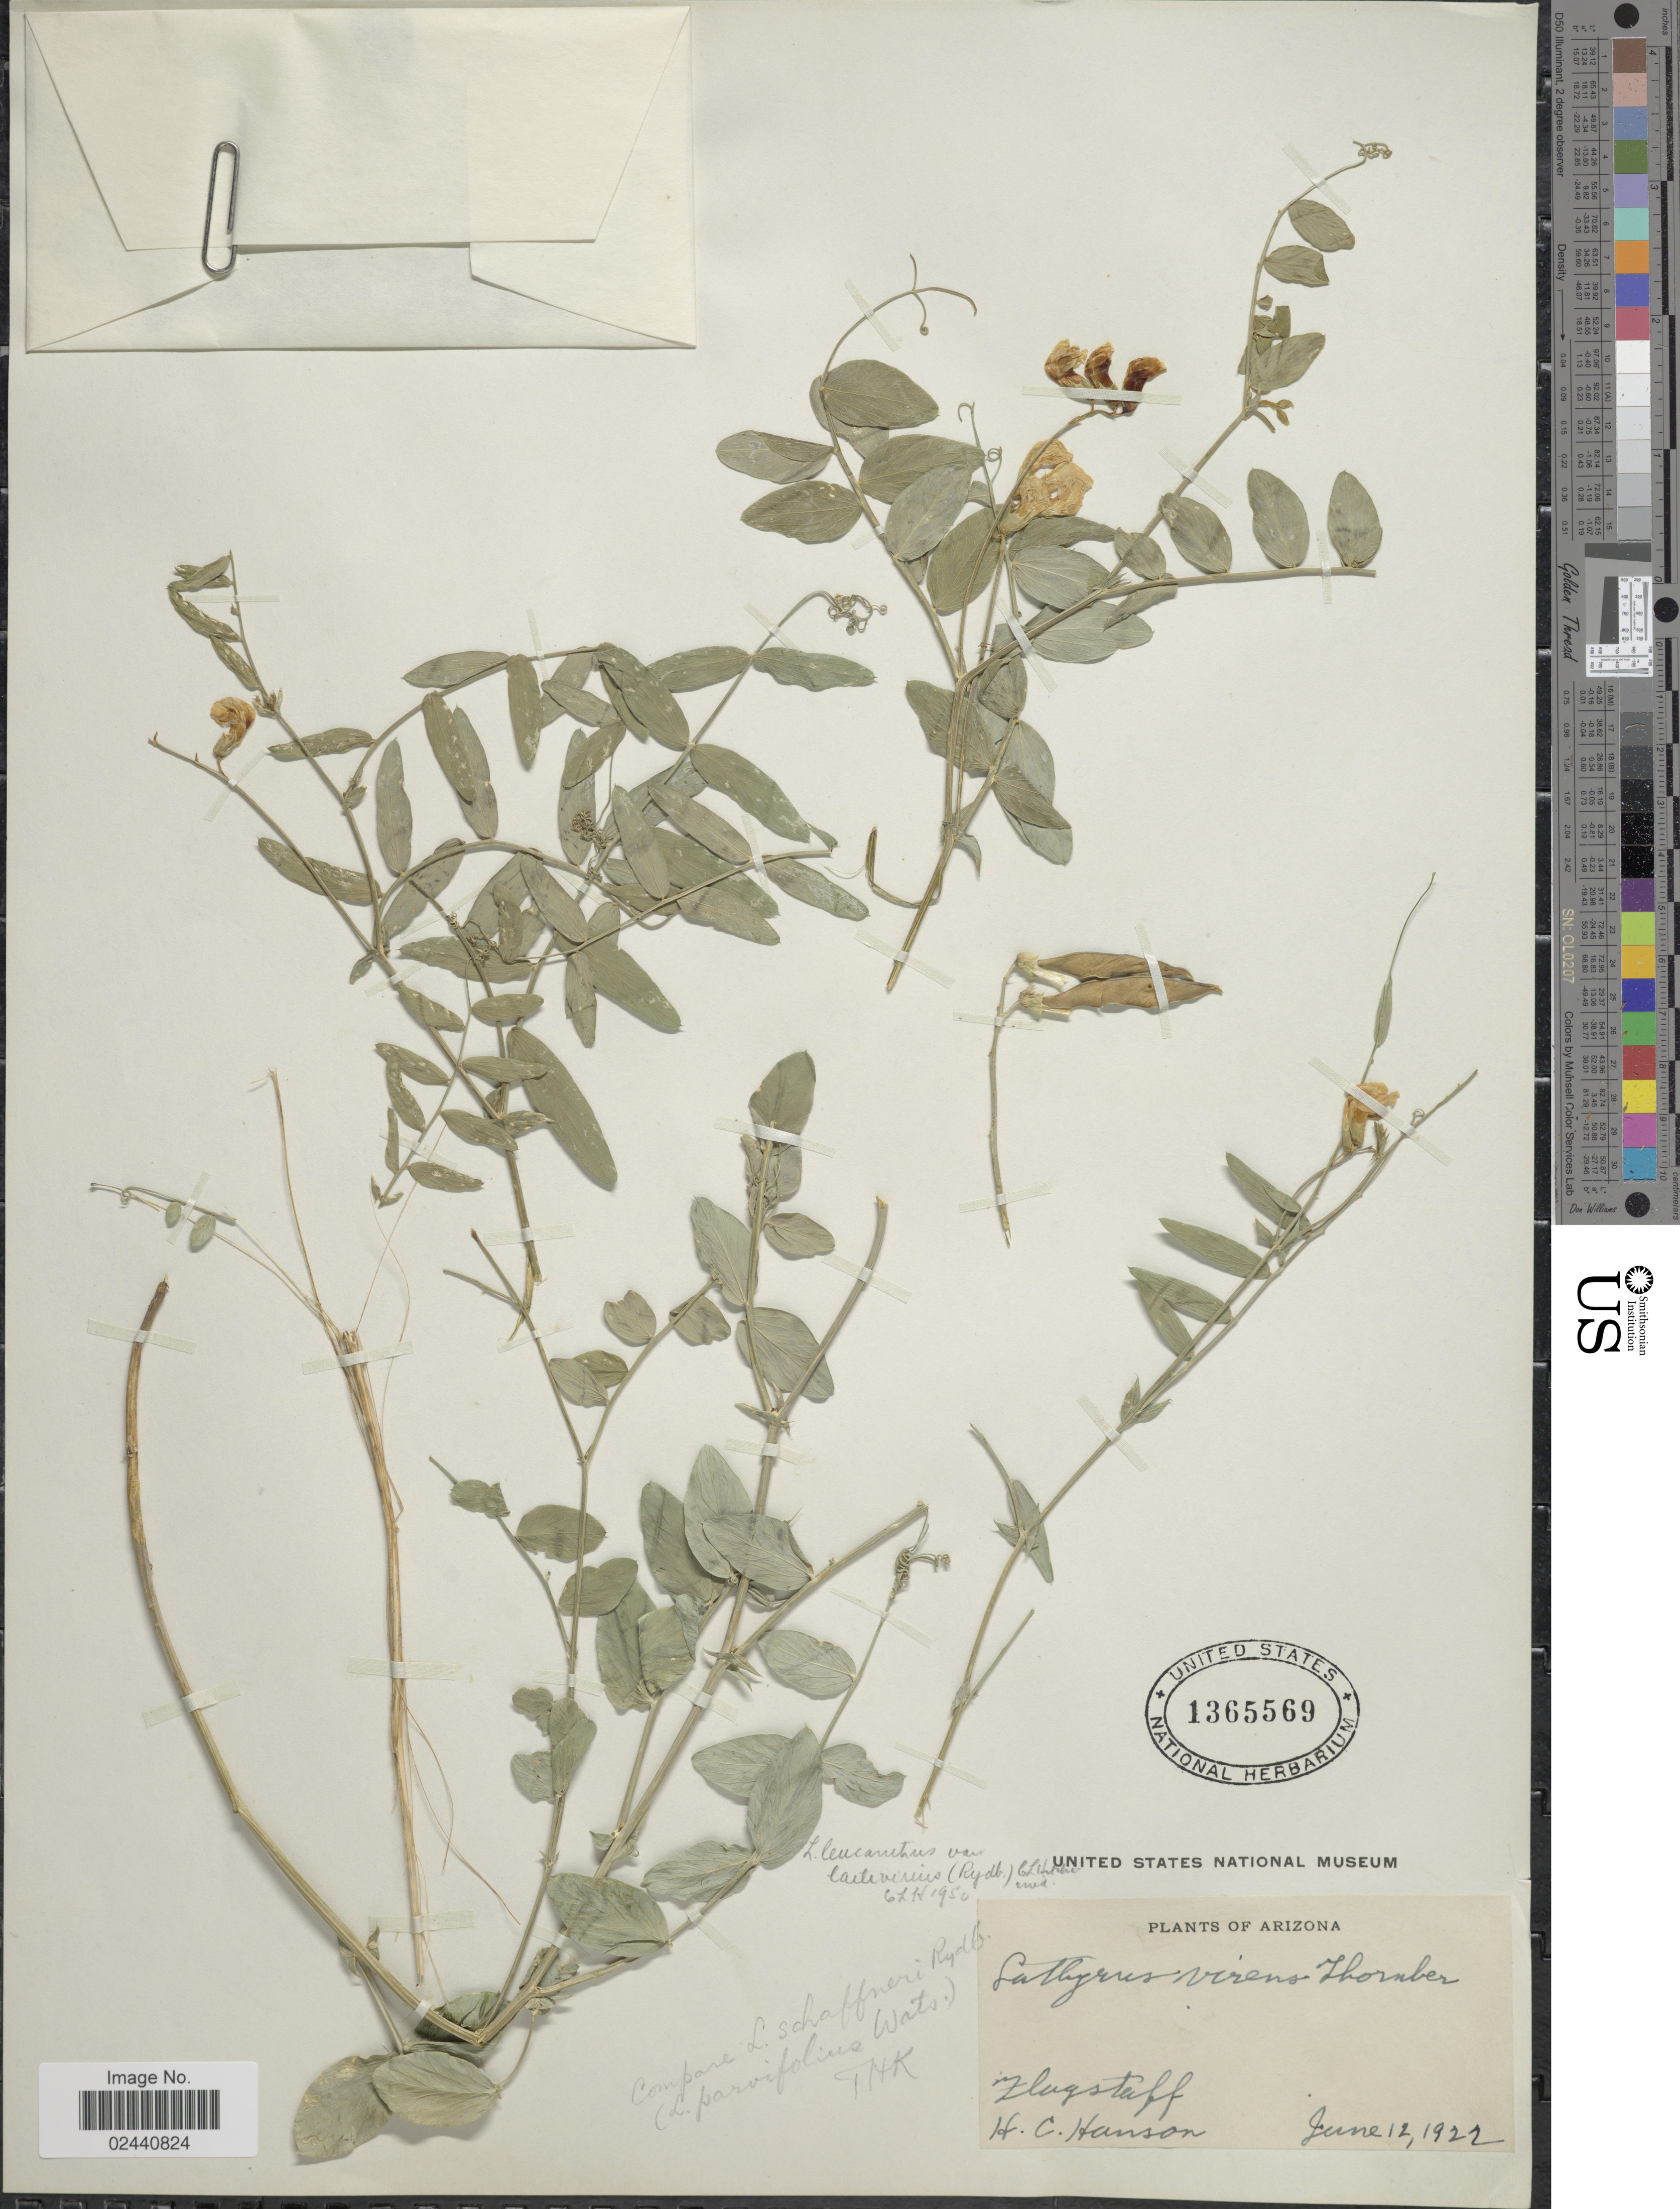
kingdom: Plantae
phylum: Tracheophyta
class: Magnoliopsida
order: Fabales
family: Fabaceae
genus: Lathyrus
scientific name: Lathyrus laetivirens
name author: Greene in Rydb.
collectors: H. Hanson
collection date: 1922-06-12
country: United States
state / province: Arizona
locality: Flagstaff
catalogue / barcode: US 1365569